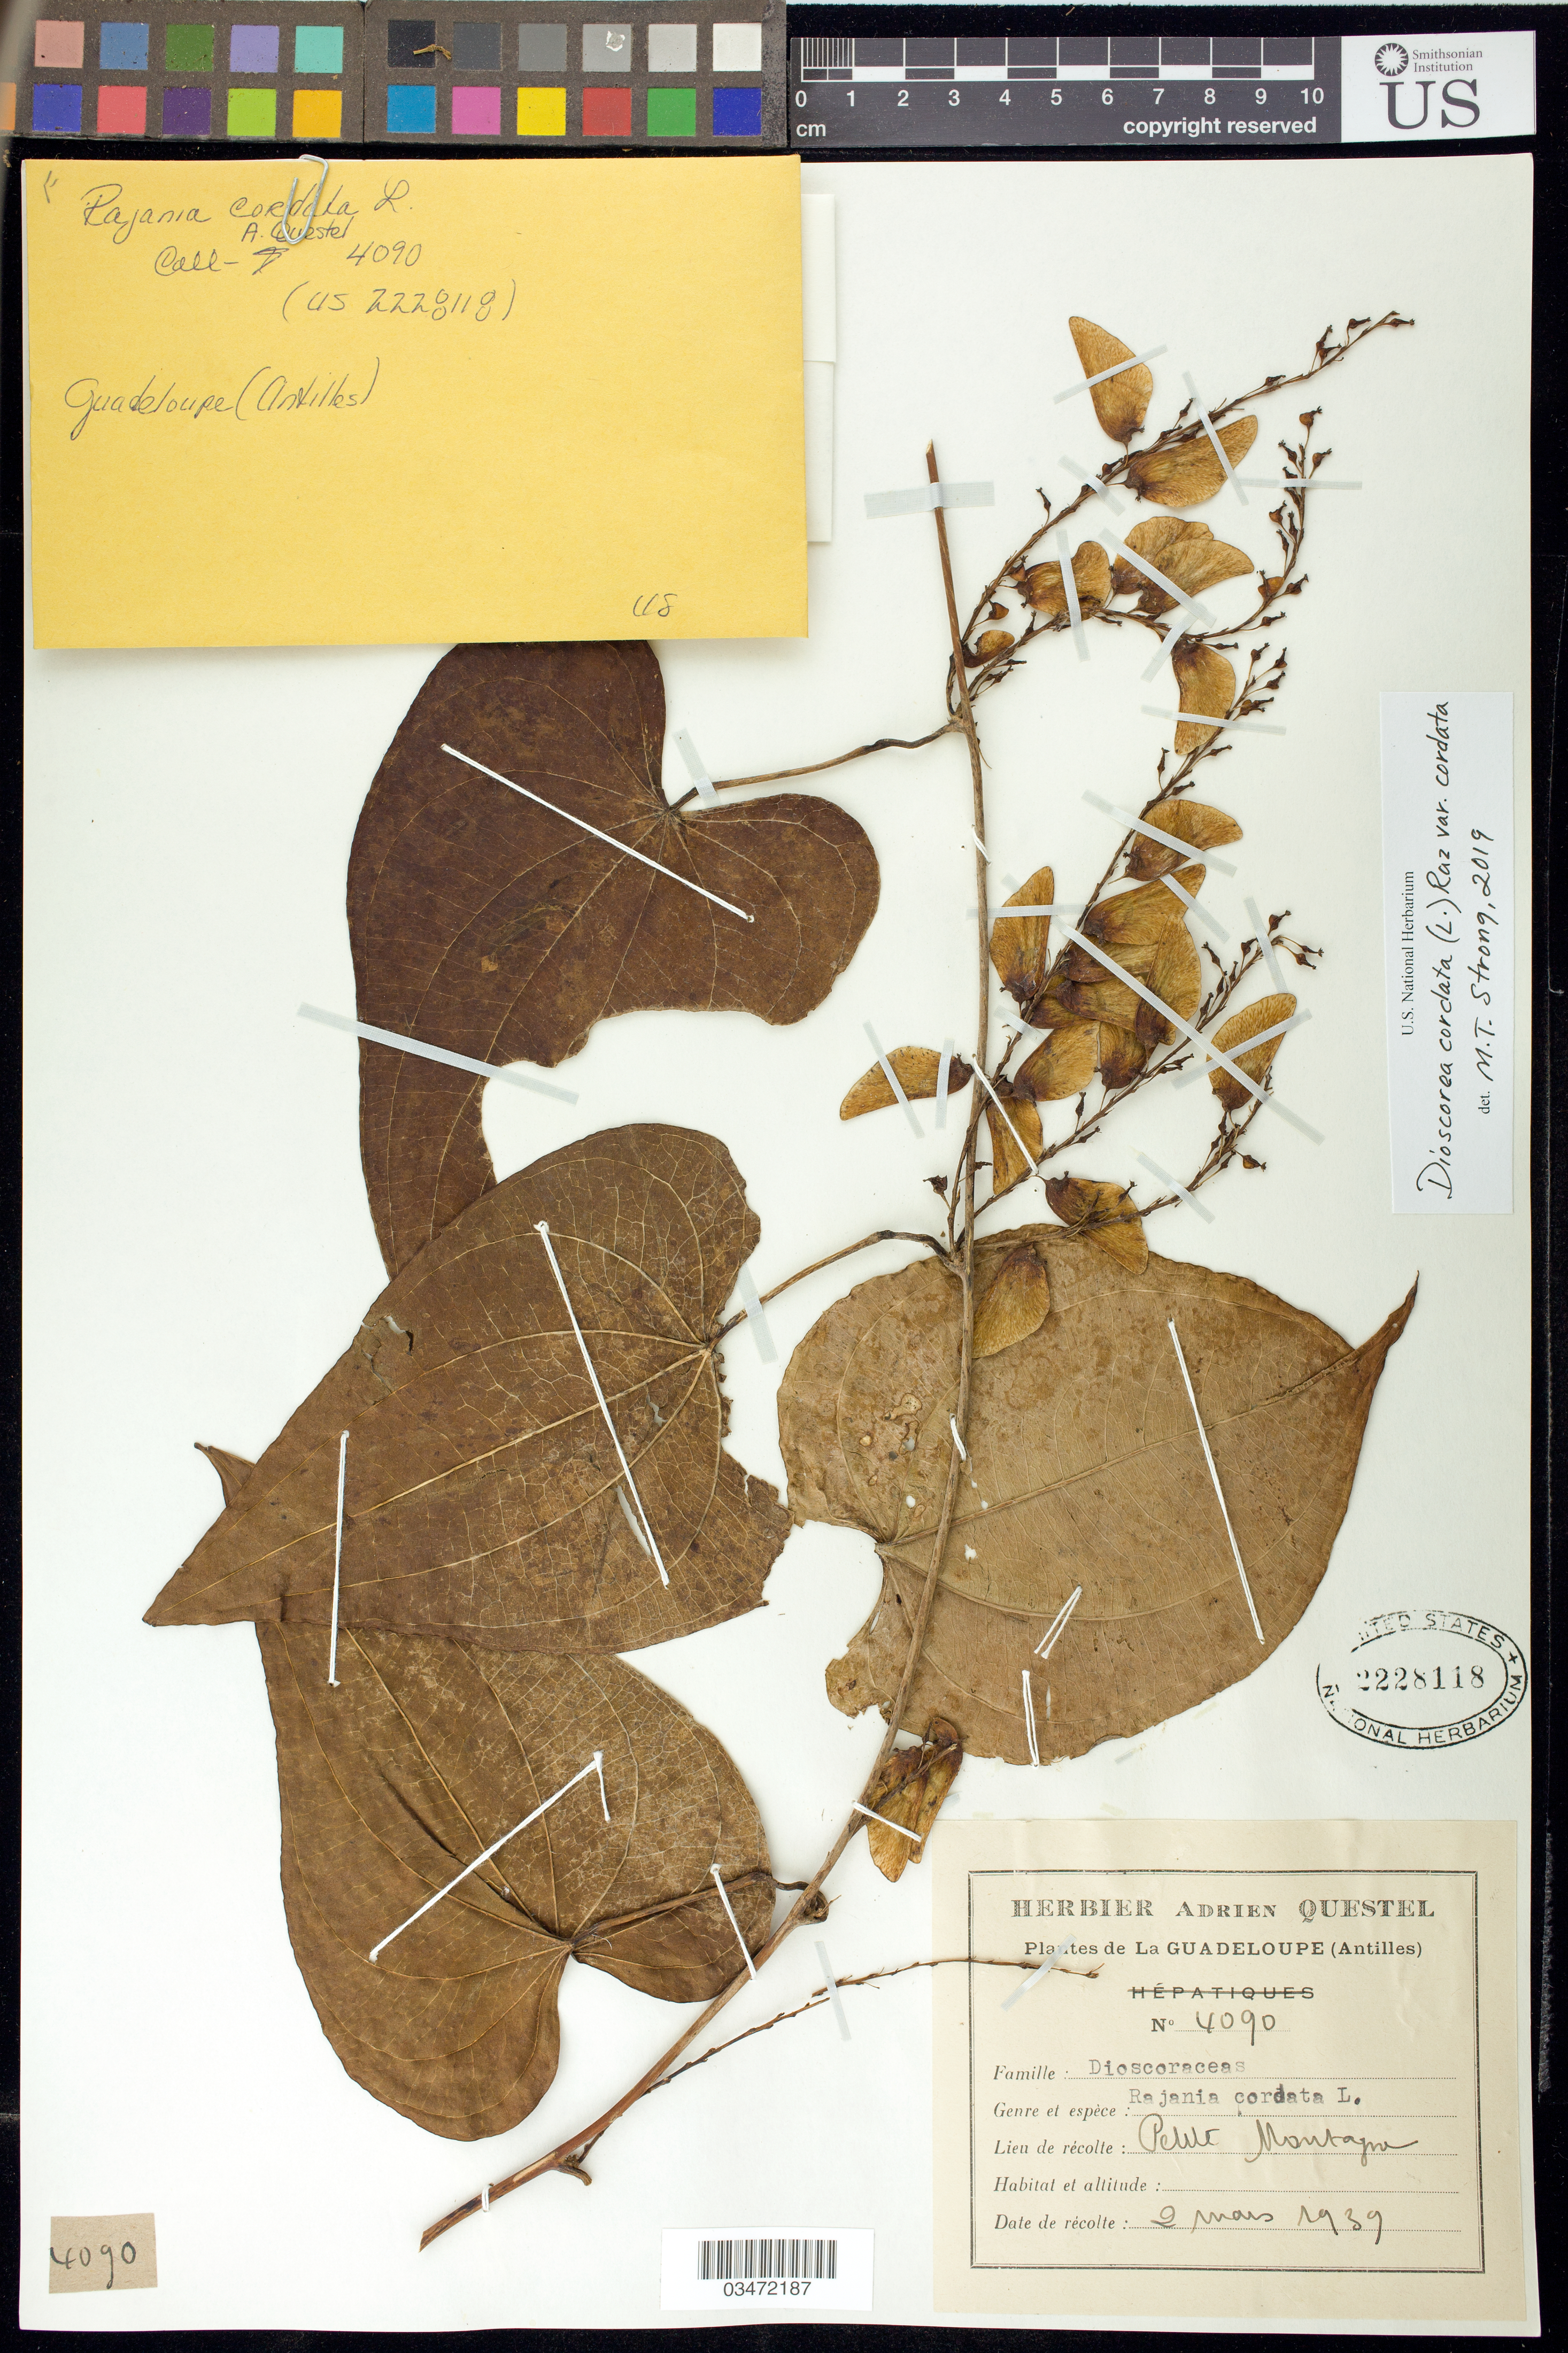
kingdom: Plantae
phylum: Tracheophyta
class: Liliopsida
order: Dioscoreales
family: Dioscoreaceae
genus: Dioscorea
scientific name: Dioscorea cordata var. cordata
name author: (L.) Raz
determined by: Strong, M. T., (US), Smithsonian Institution - National Museum of Natural History (UNITED STATES)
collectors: A. Questel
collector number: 4090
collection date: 1939-03-02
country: Guadeloupe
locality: Petite Montagne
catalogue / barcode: US 2228118